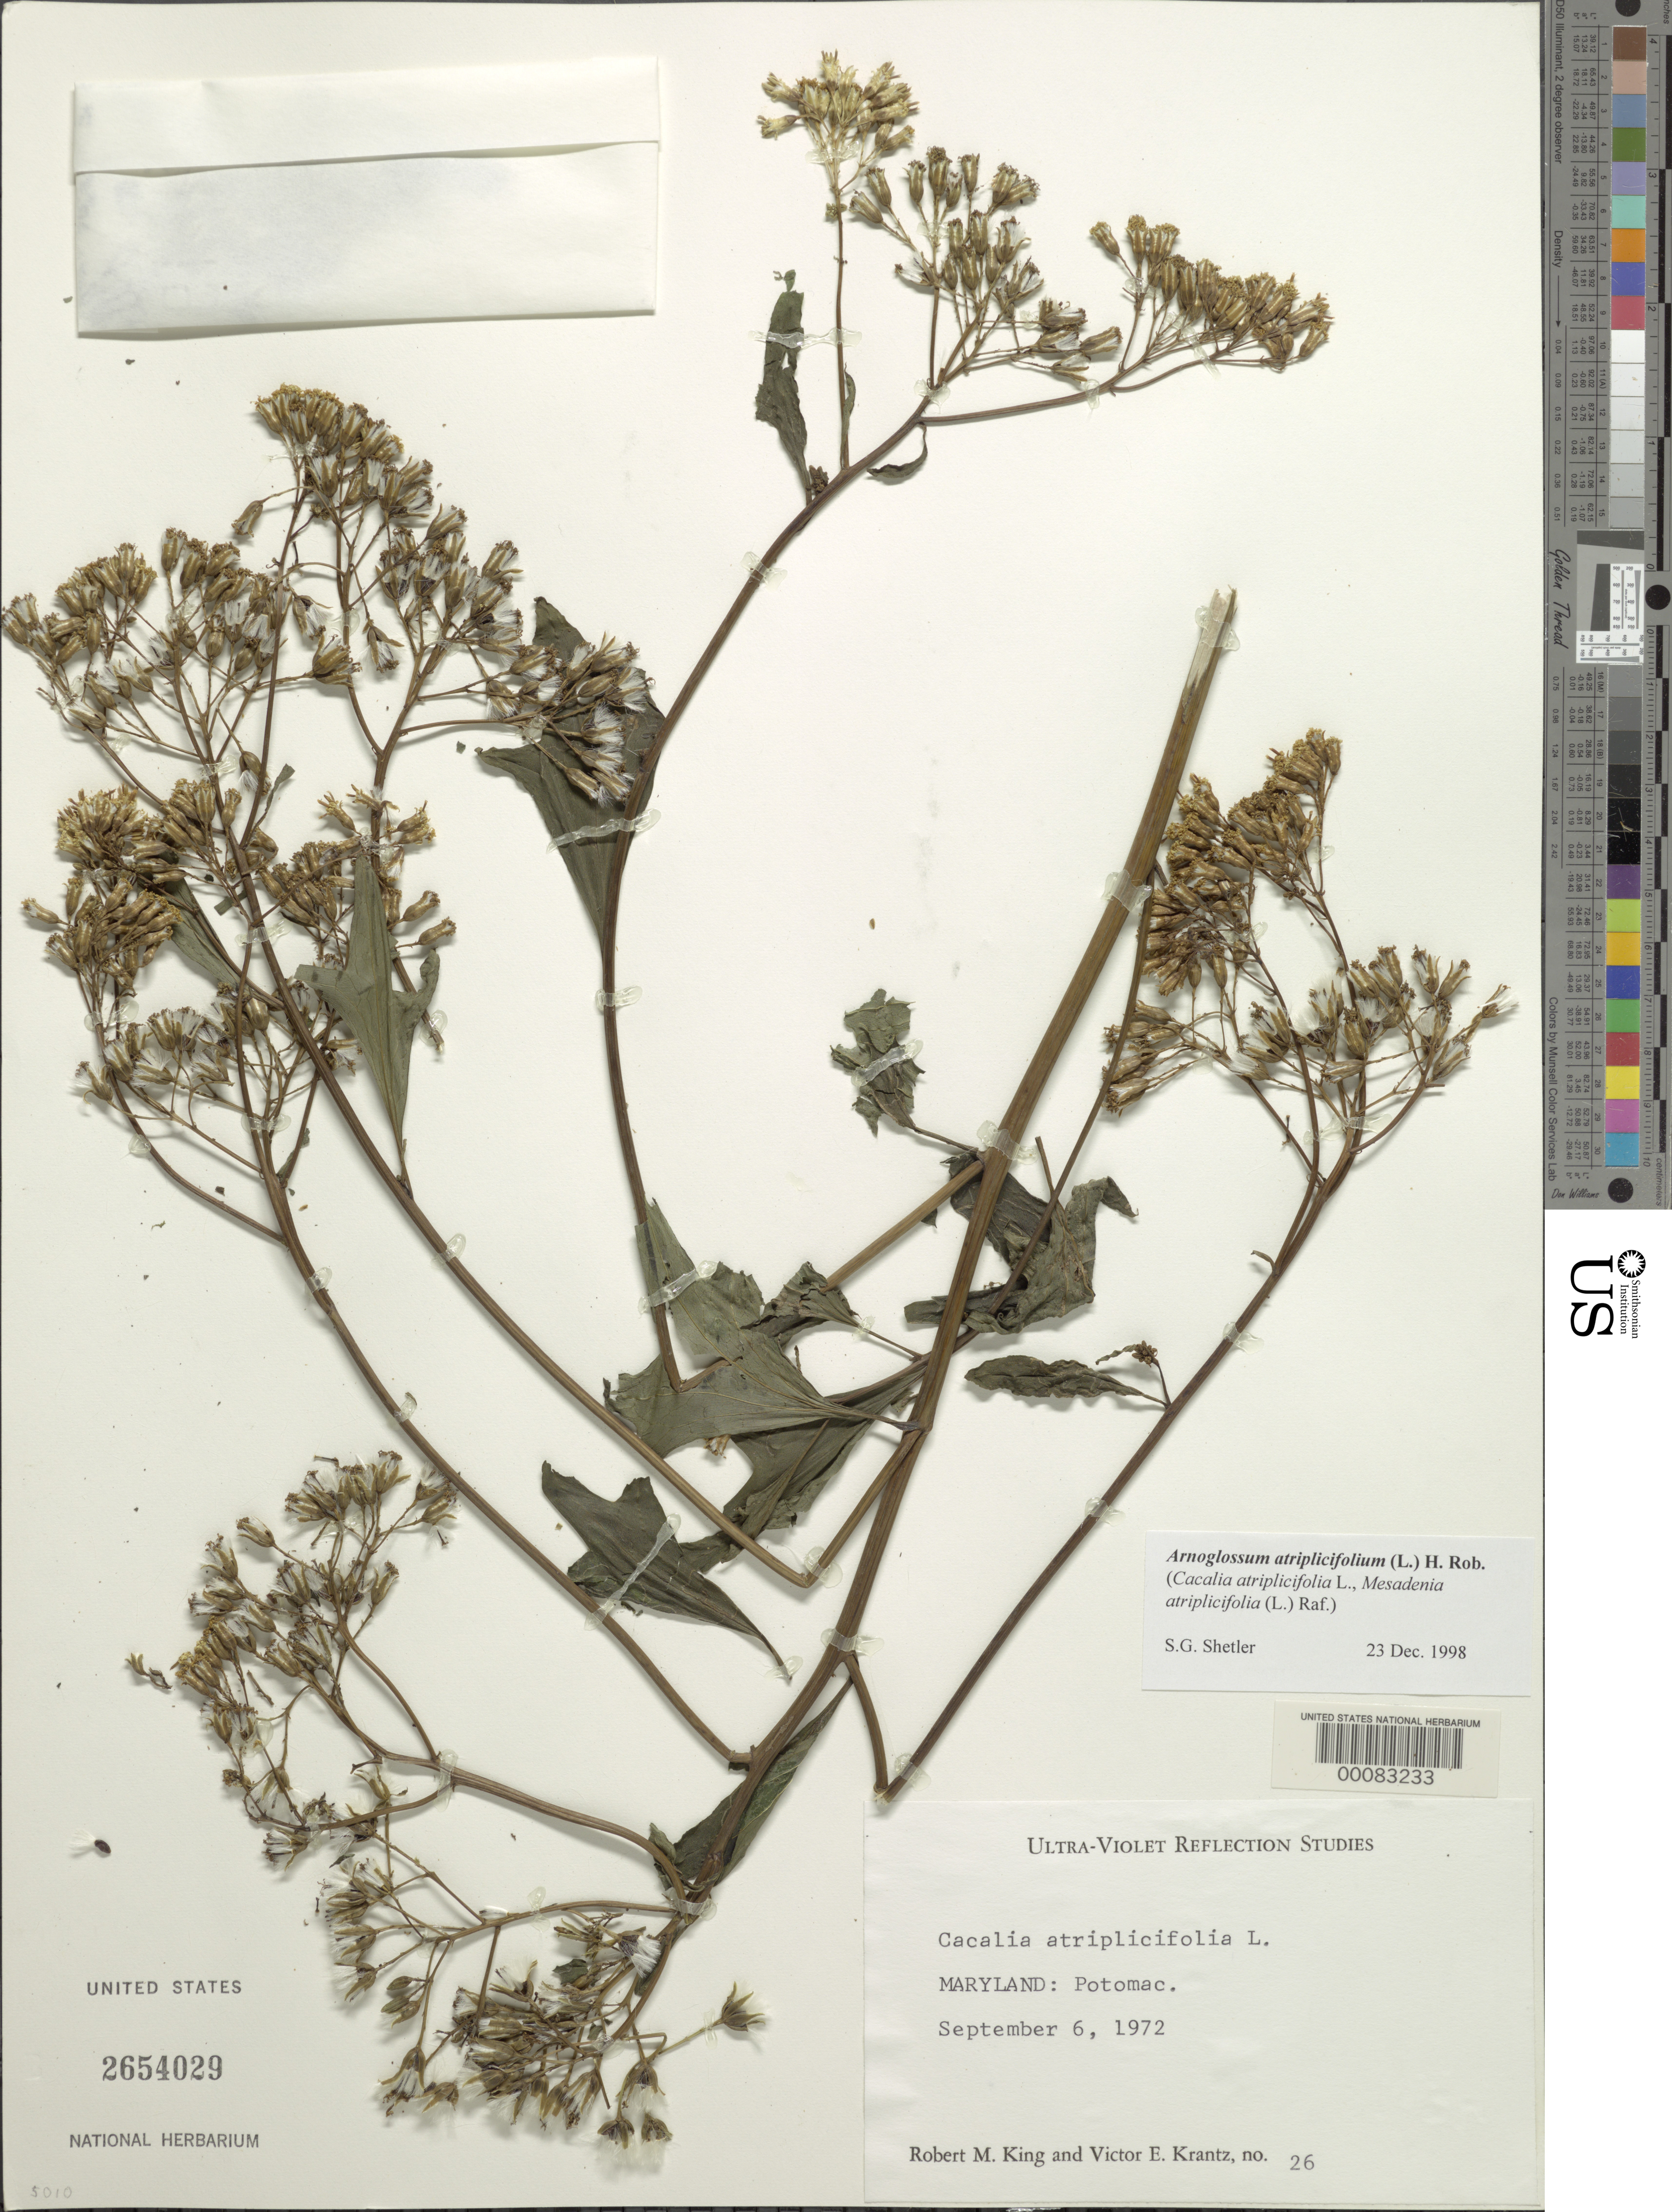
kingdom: Plantae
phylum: Tracheophyta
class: Magnoliopsida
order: Asterales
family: Asteraceae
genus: Arnoglossum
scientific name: Arnoglossum atriplicifolium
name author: (L.) H. Rob.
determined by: Shetler, Stanwyn G., (US), NMNH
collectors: R. M. King & V. Krantz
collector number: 26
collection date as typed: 06 Sep 1972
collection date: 1972-09-06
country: United States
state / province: Maryland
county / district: Montgomery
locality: Potomac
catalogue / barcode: US 2654029